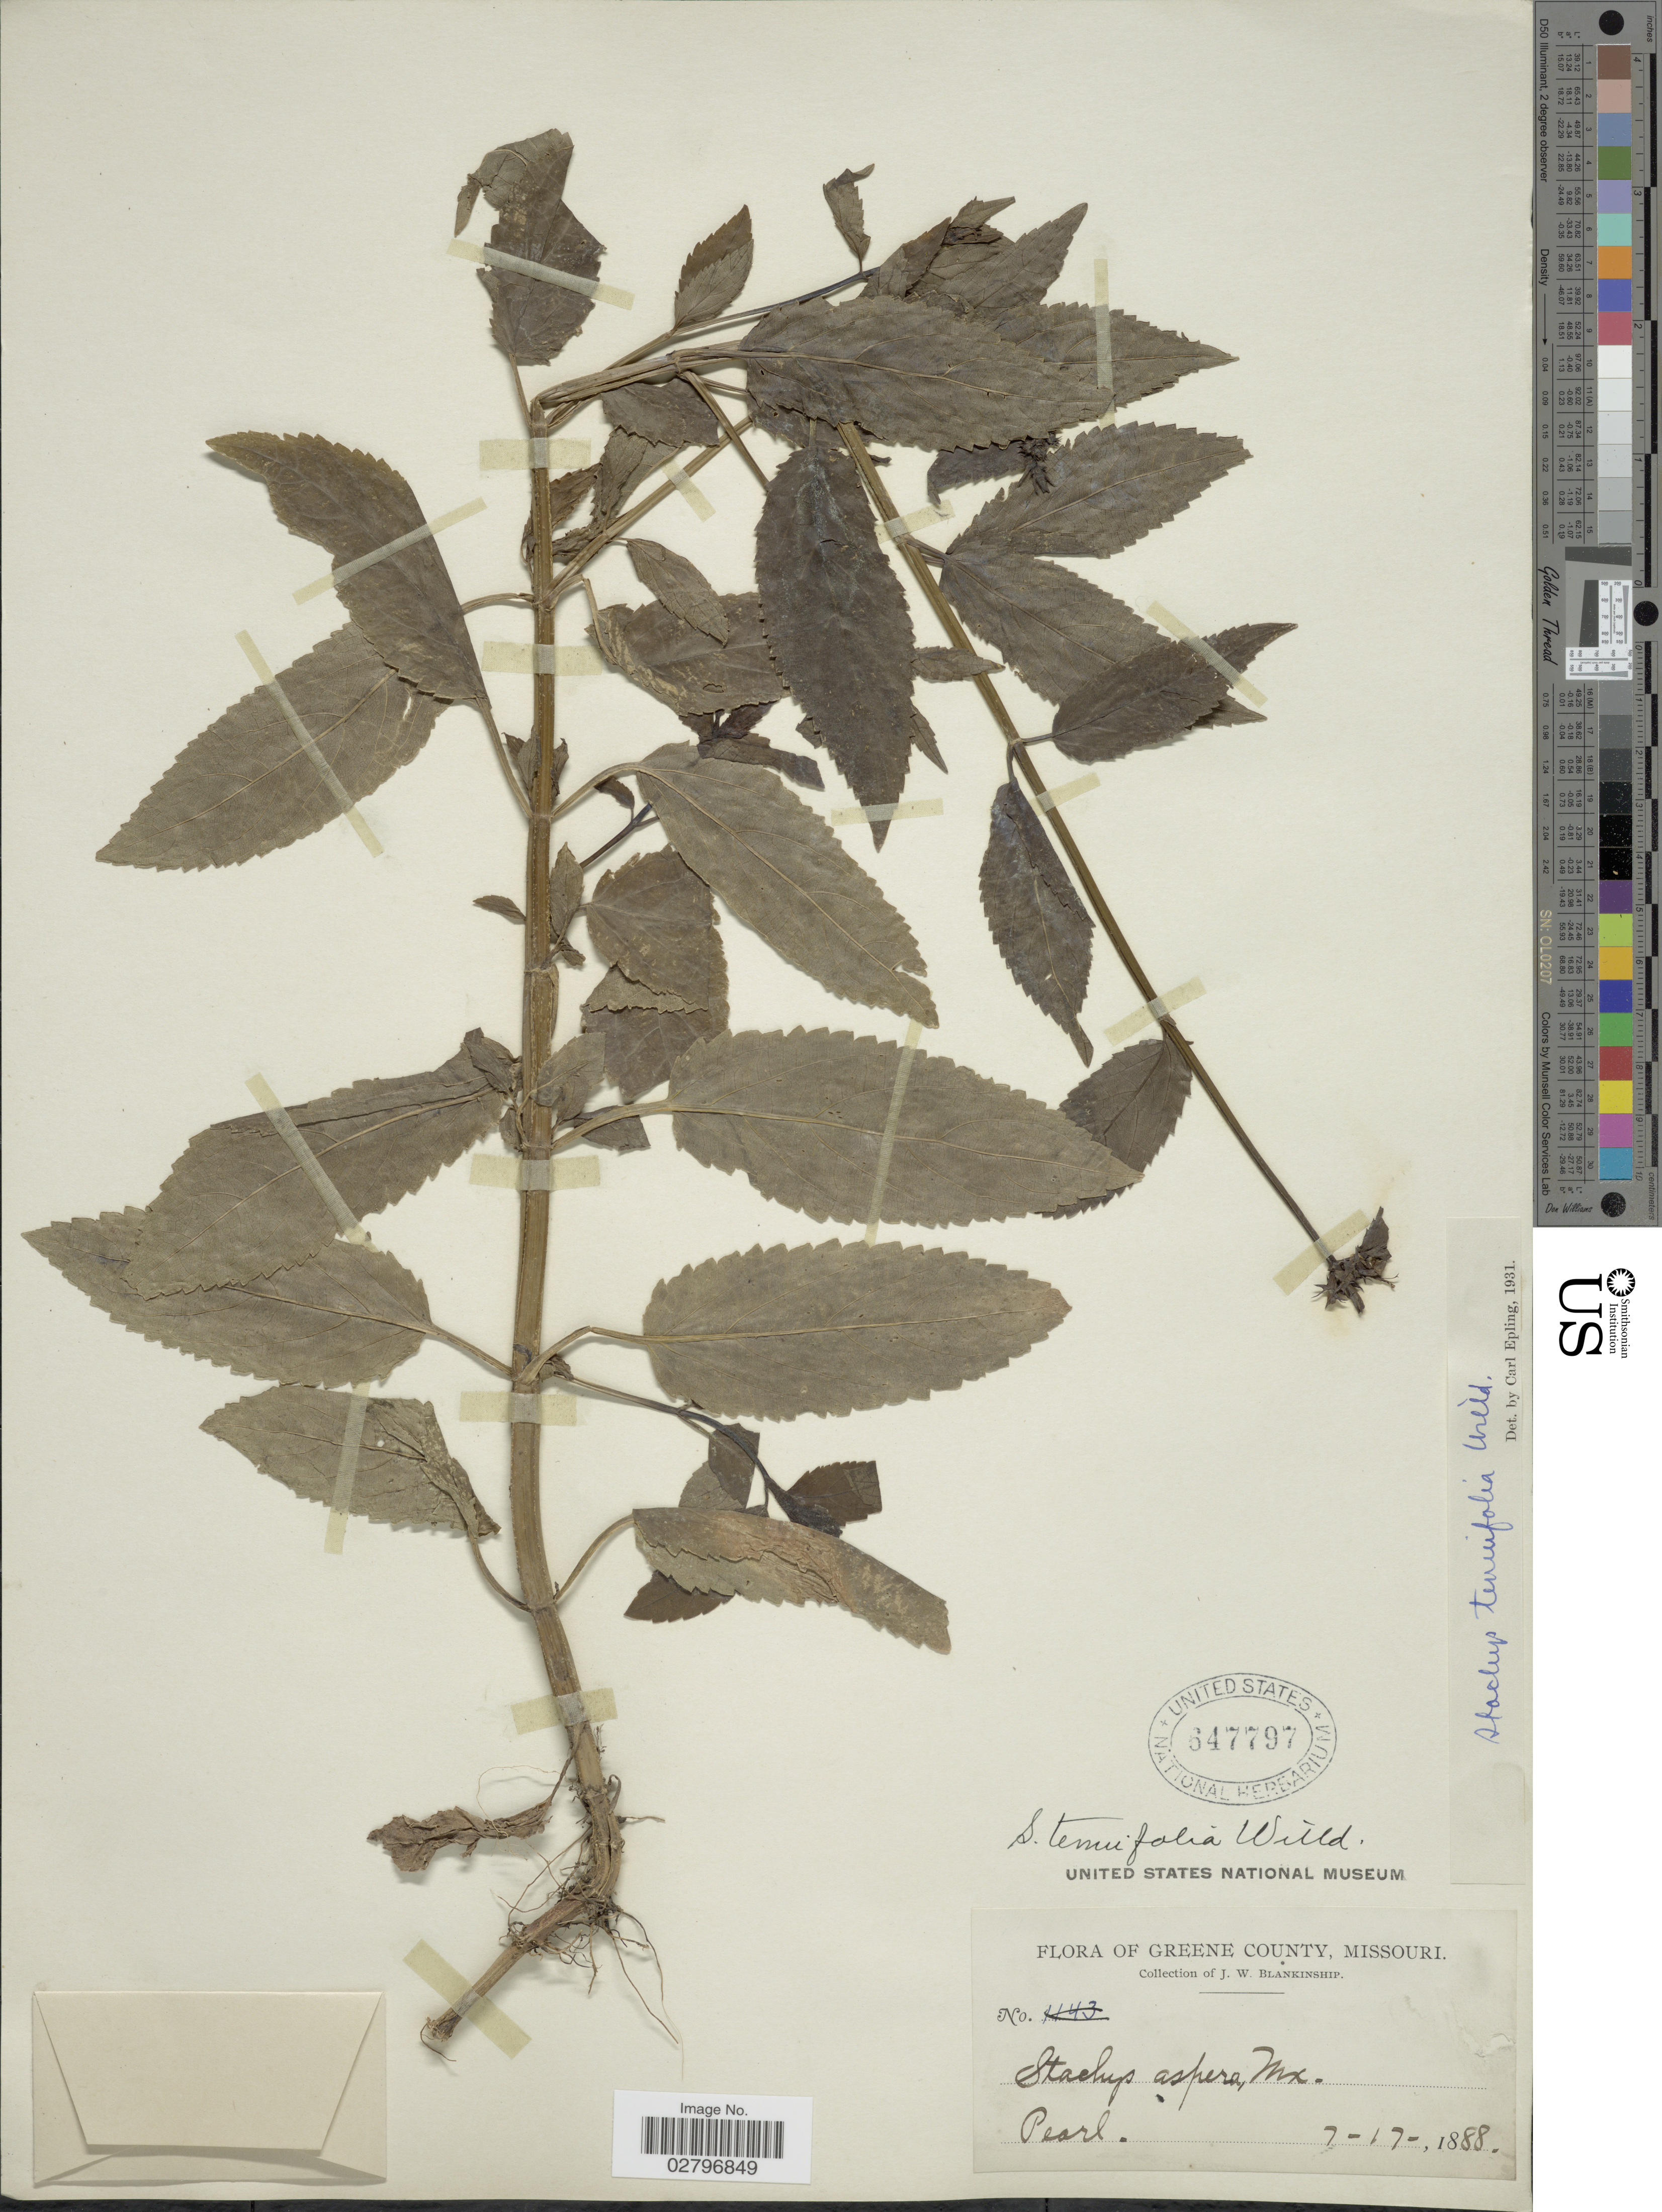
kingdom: Plantae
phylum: Tracheophyta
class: Magnoliopsida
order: Lamiales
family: Lamiaceae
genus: Stachys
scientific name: Stachys tenuifolia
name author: Willd.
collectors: J. W. Blankinship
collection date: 1888-07-17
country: United States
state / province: Missouri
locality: Greene County, Missouri.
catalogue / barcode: US 647797